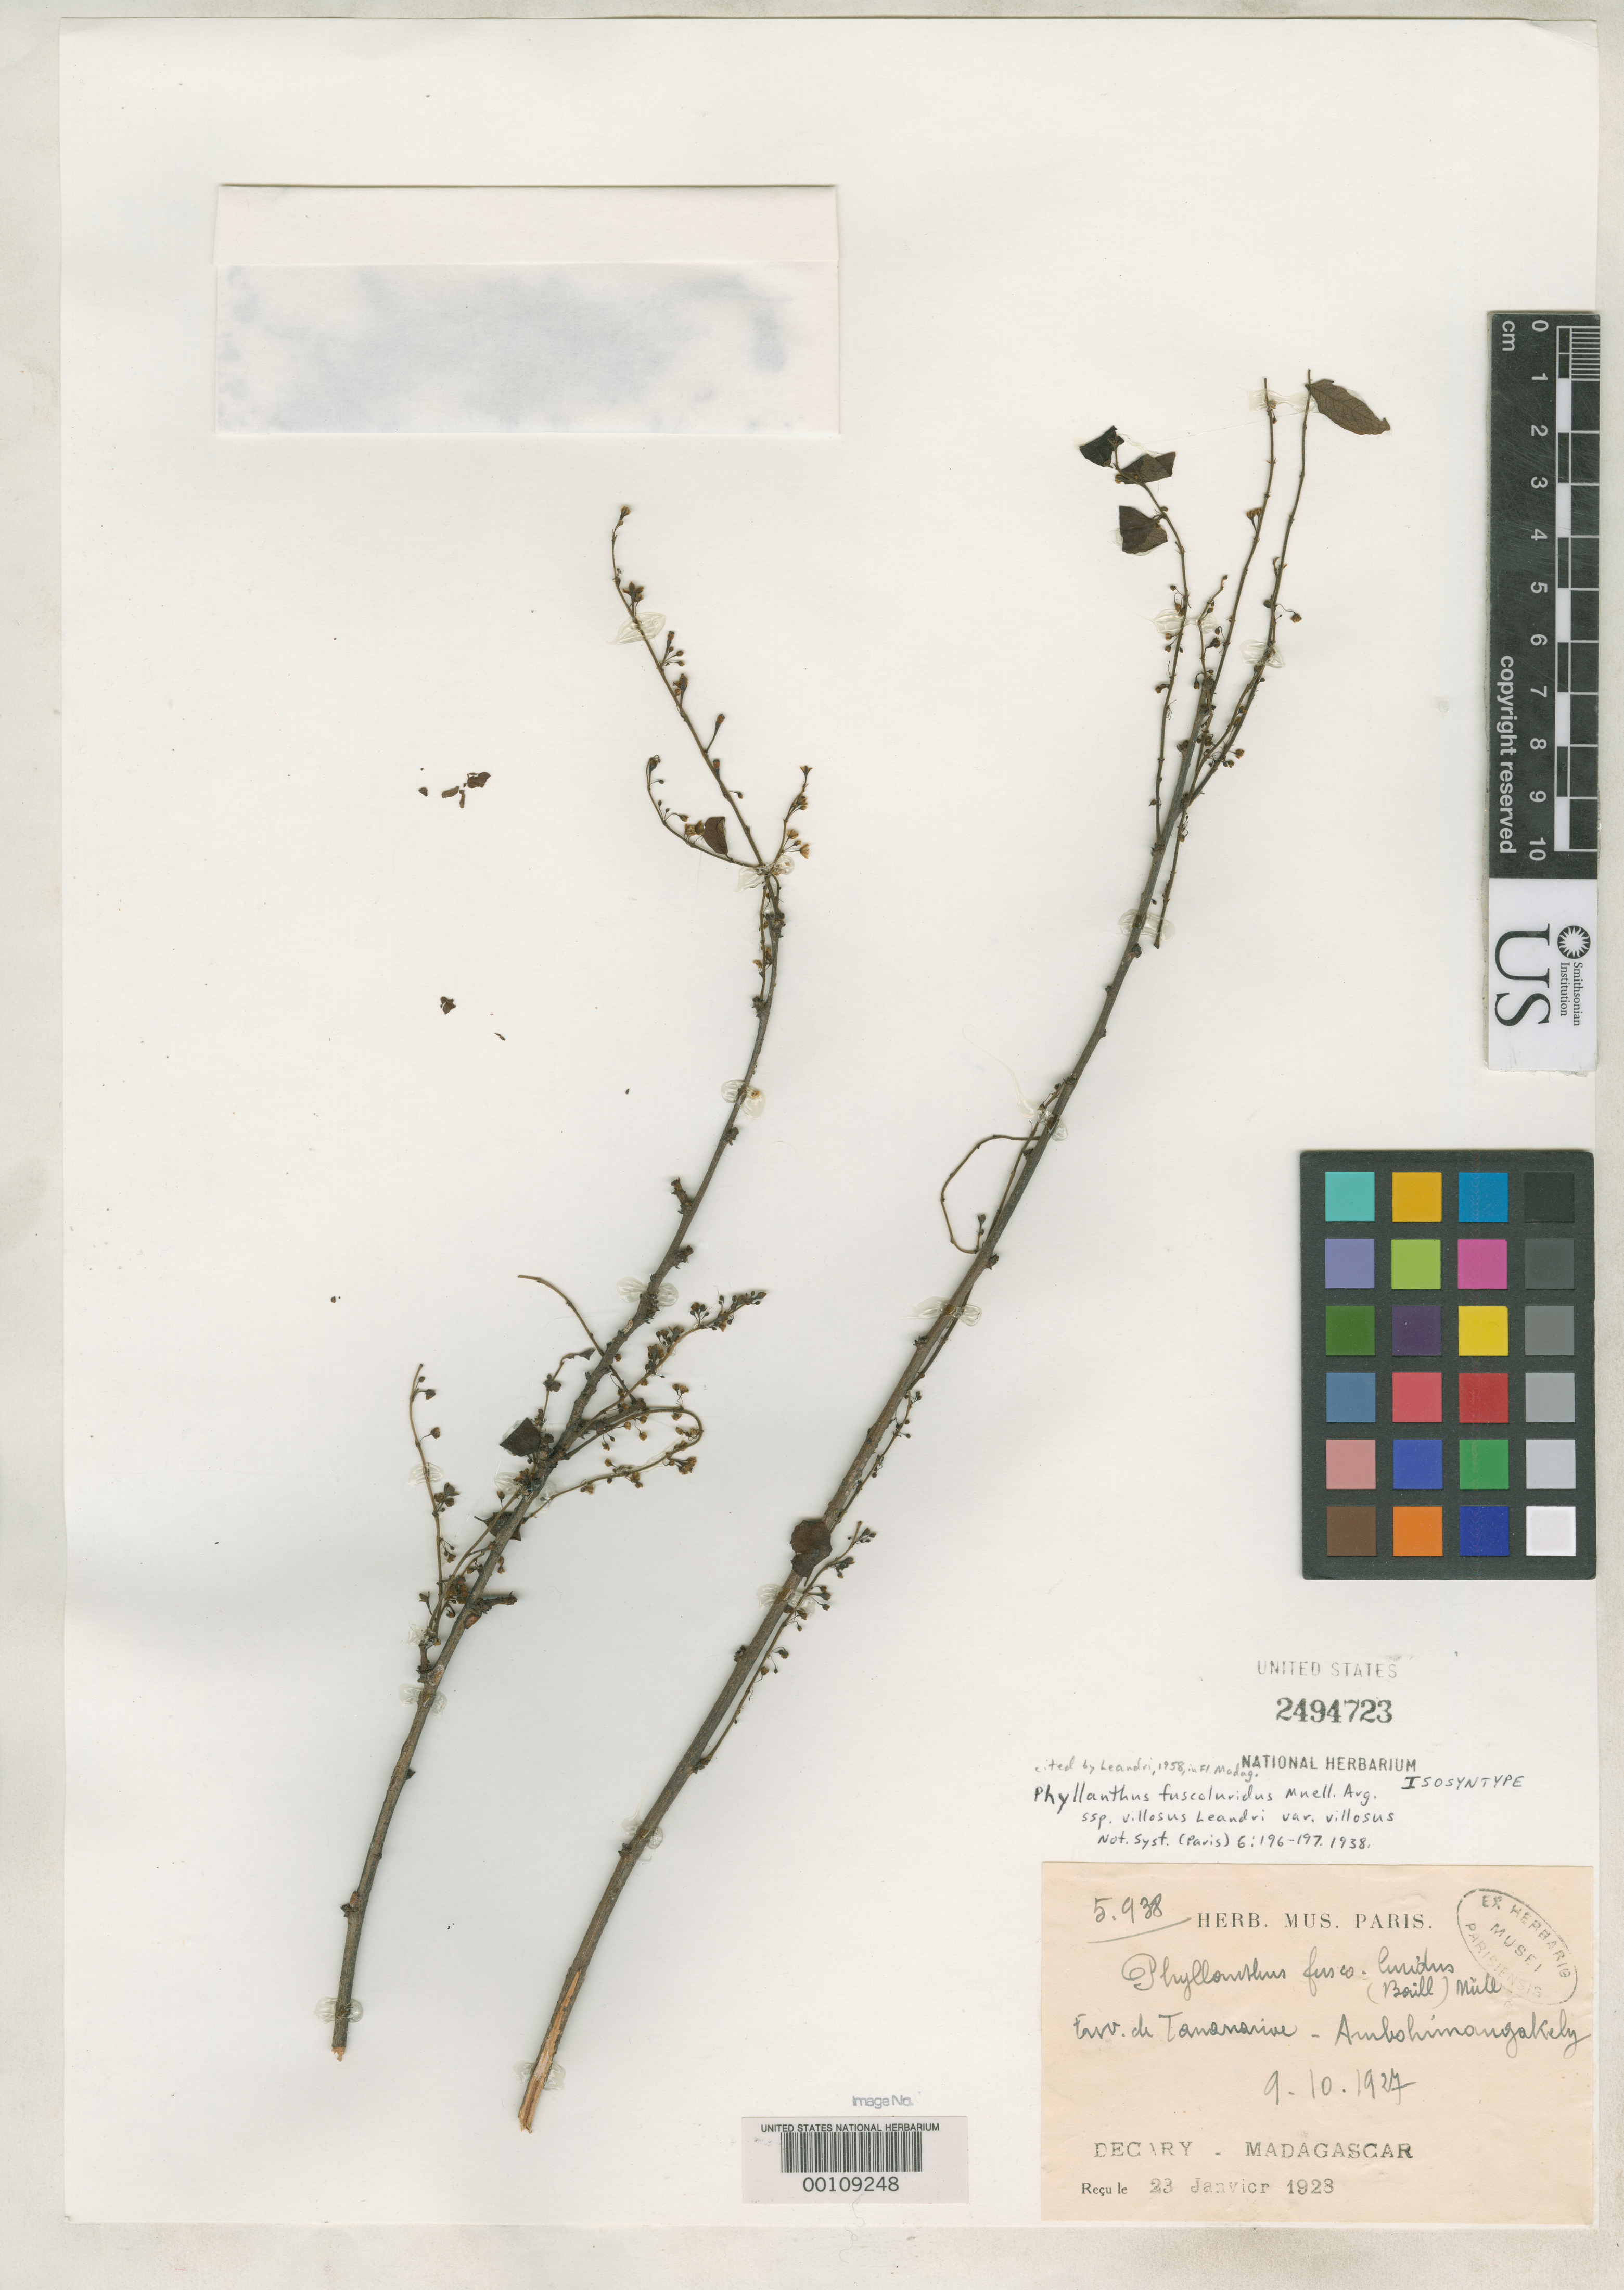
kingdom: Plantae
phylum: Tracheophyta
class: Magnoliopsida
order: Malpighiales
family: Phyllanthaceae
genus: Phyllanthus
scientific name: Phyllanthus fuscoluridus subsp. villosus var. villosus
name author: Leandri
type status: Isosyntype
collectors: R. Decary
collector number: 5938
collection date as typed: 23 Jan 1928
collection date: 1928-01-23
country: Madagascar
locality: Madagascar.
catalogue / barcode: US 2494723